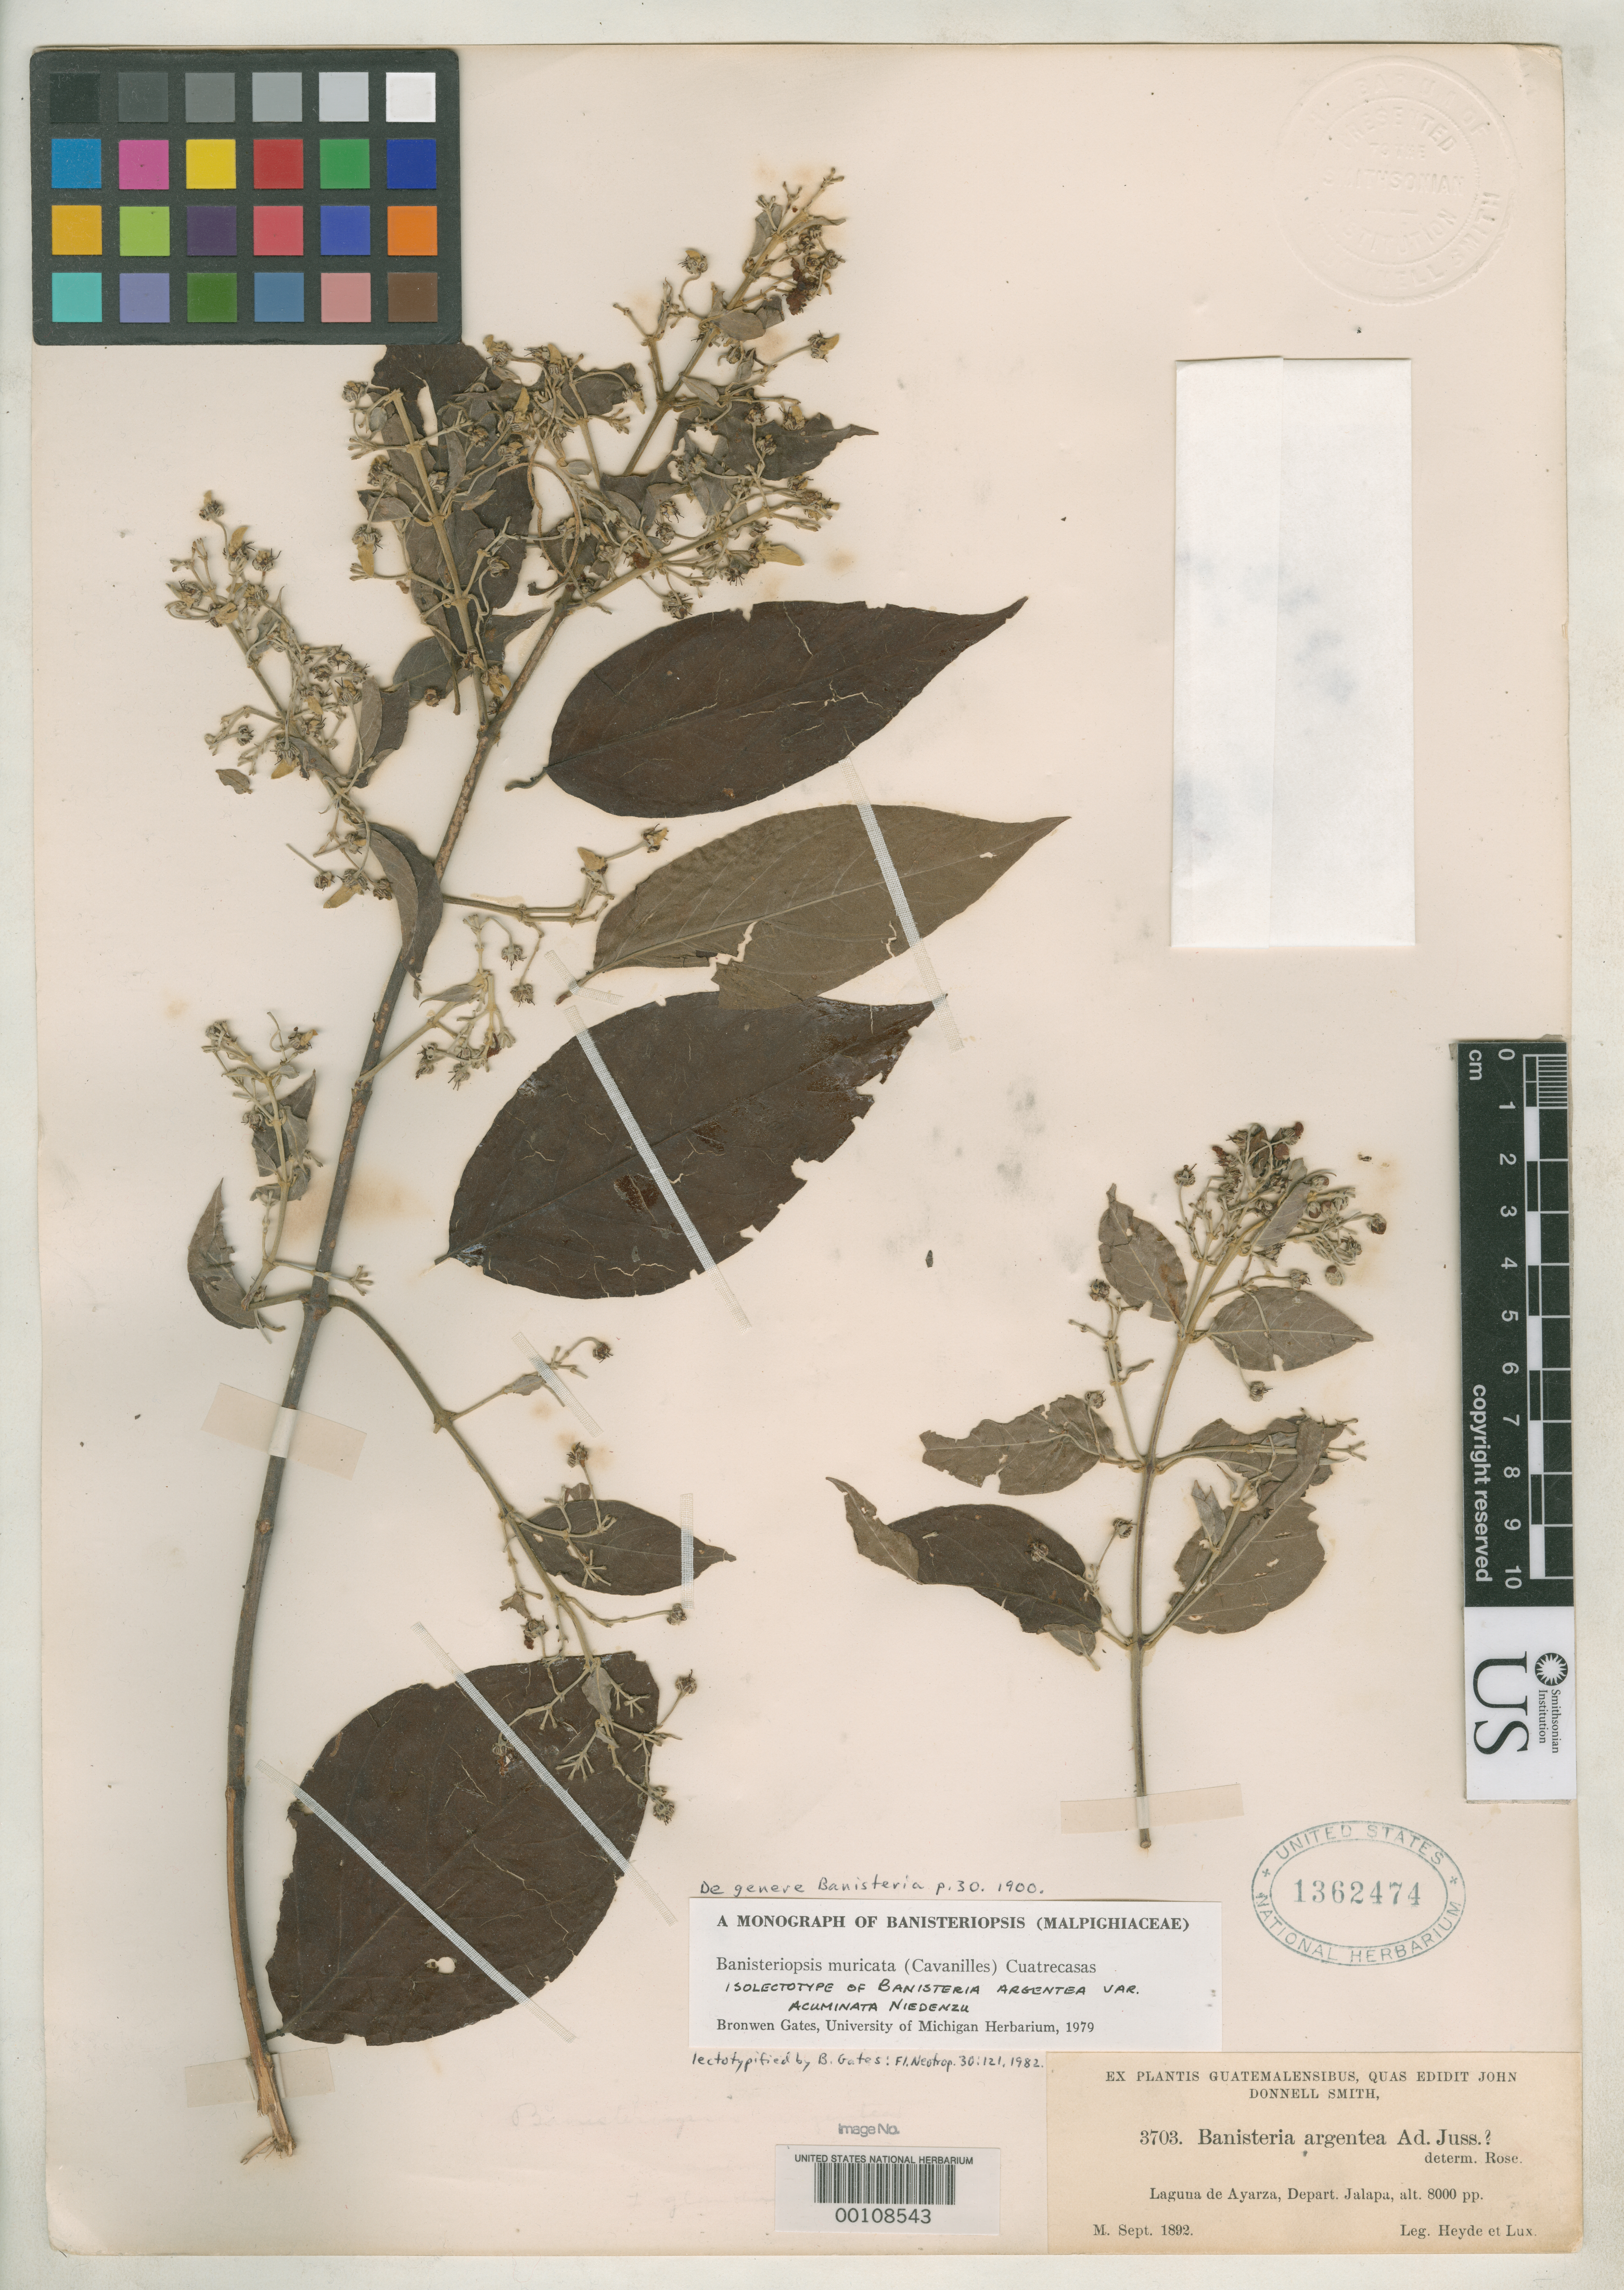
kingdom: Plantae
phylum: Tracheophyta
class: Magnoliopsida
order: Malpighiales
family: Malpighiaceae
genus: Banisteria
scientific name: Banisteria argentea var. acuminata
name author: Nied.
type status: Isolectotype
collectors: E. T. Heyde & E. Lux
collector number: J.D.S. 3703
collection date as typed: Sep 1892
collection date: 1892-09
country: Guatemala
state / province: Jalapa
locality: Laguna de Ayarza.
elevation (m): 2438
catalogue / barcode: US 1362474